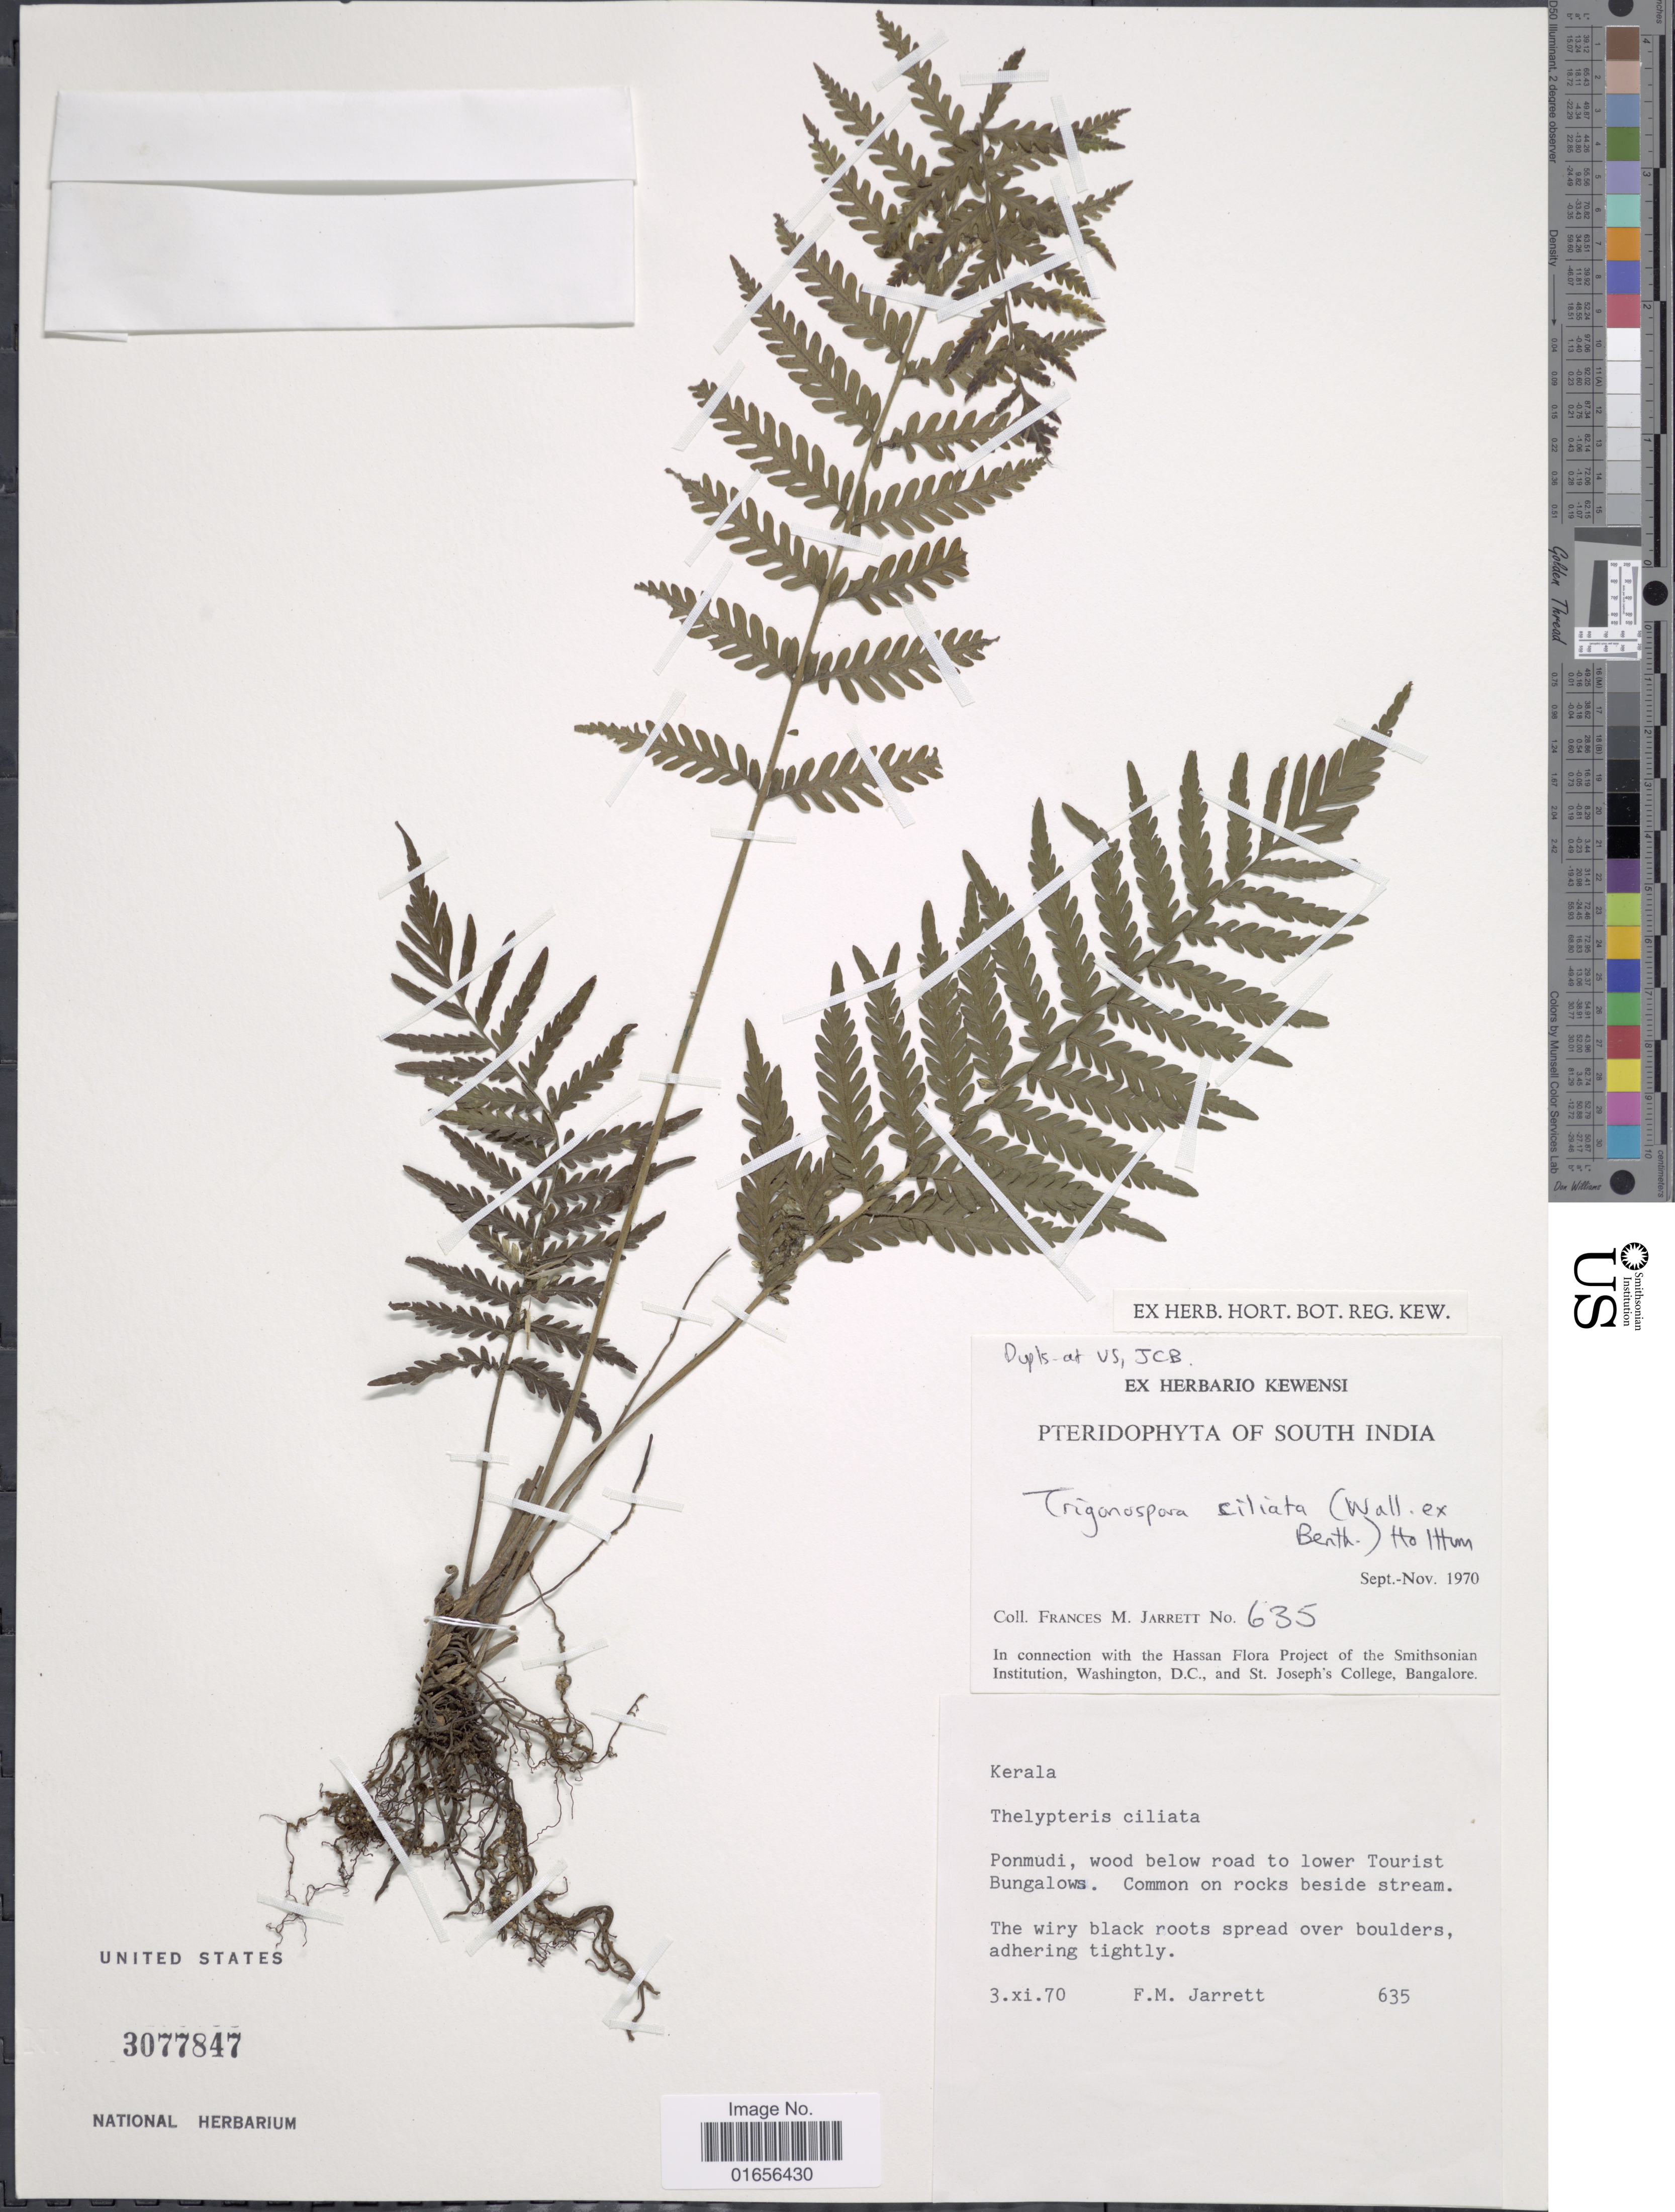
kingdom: Plantae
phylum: Tracheophyta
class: Polypodiopsida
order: Polypodiales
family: Thelypteridaceae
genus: Trigonospora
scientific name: Trigonospora ciliata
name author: (Benth.) Holttum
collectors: F. M. Jarrett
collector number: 635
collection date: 1970-11-03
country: India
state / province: Kerala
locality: South India, Kerala, Ponmudi, wood below road to lower Tourist Bungalows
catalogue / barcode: US 3077847